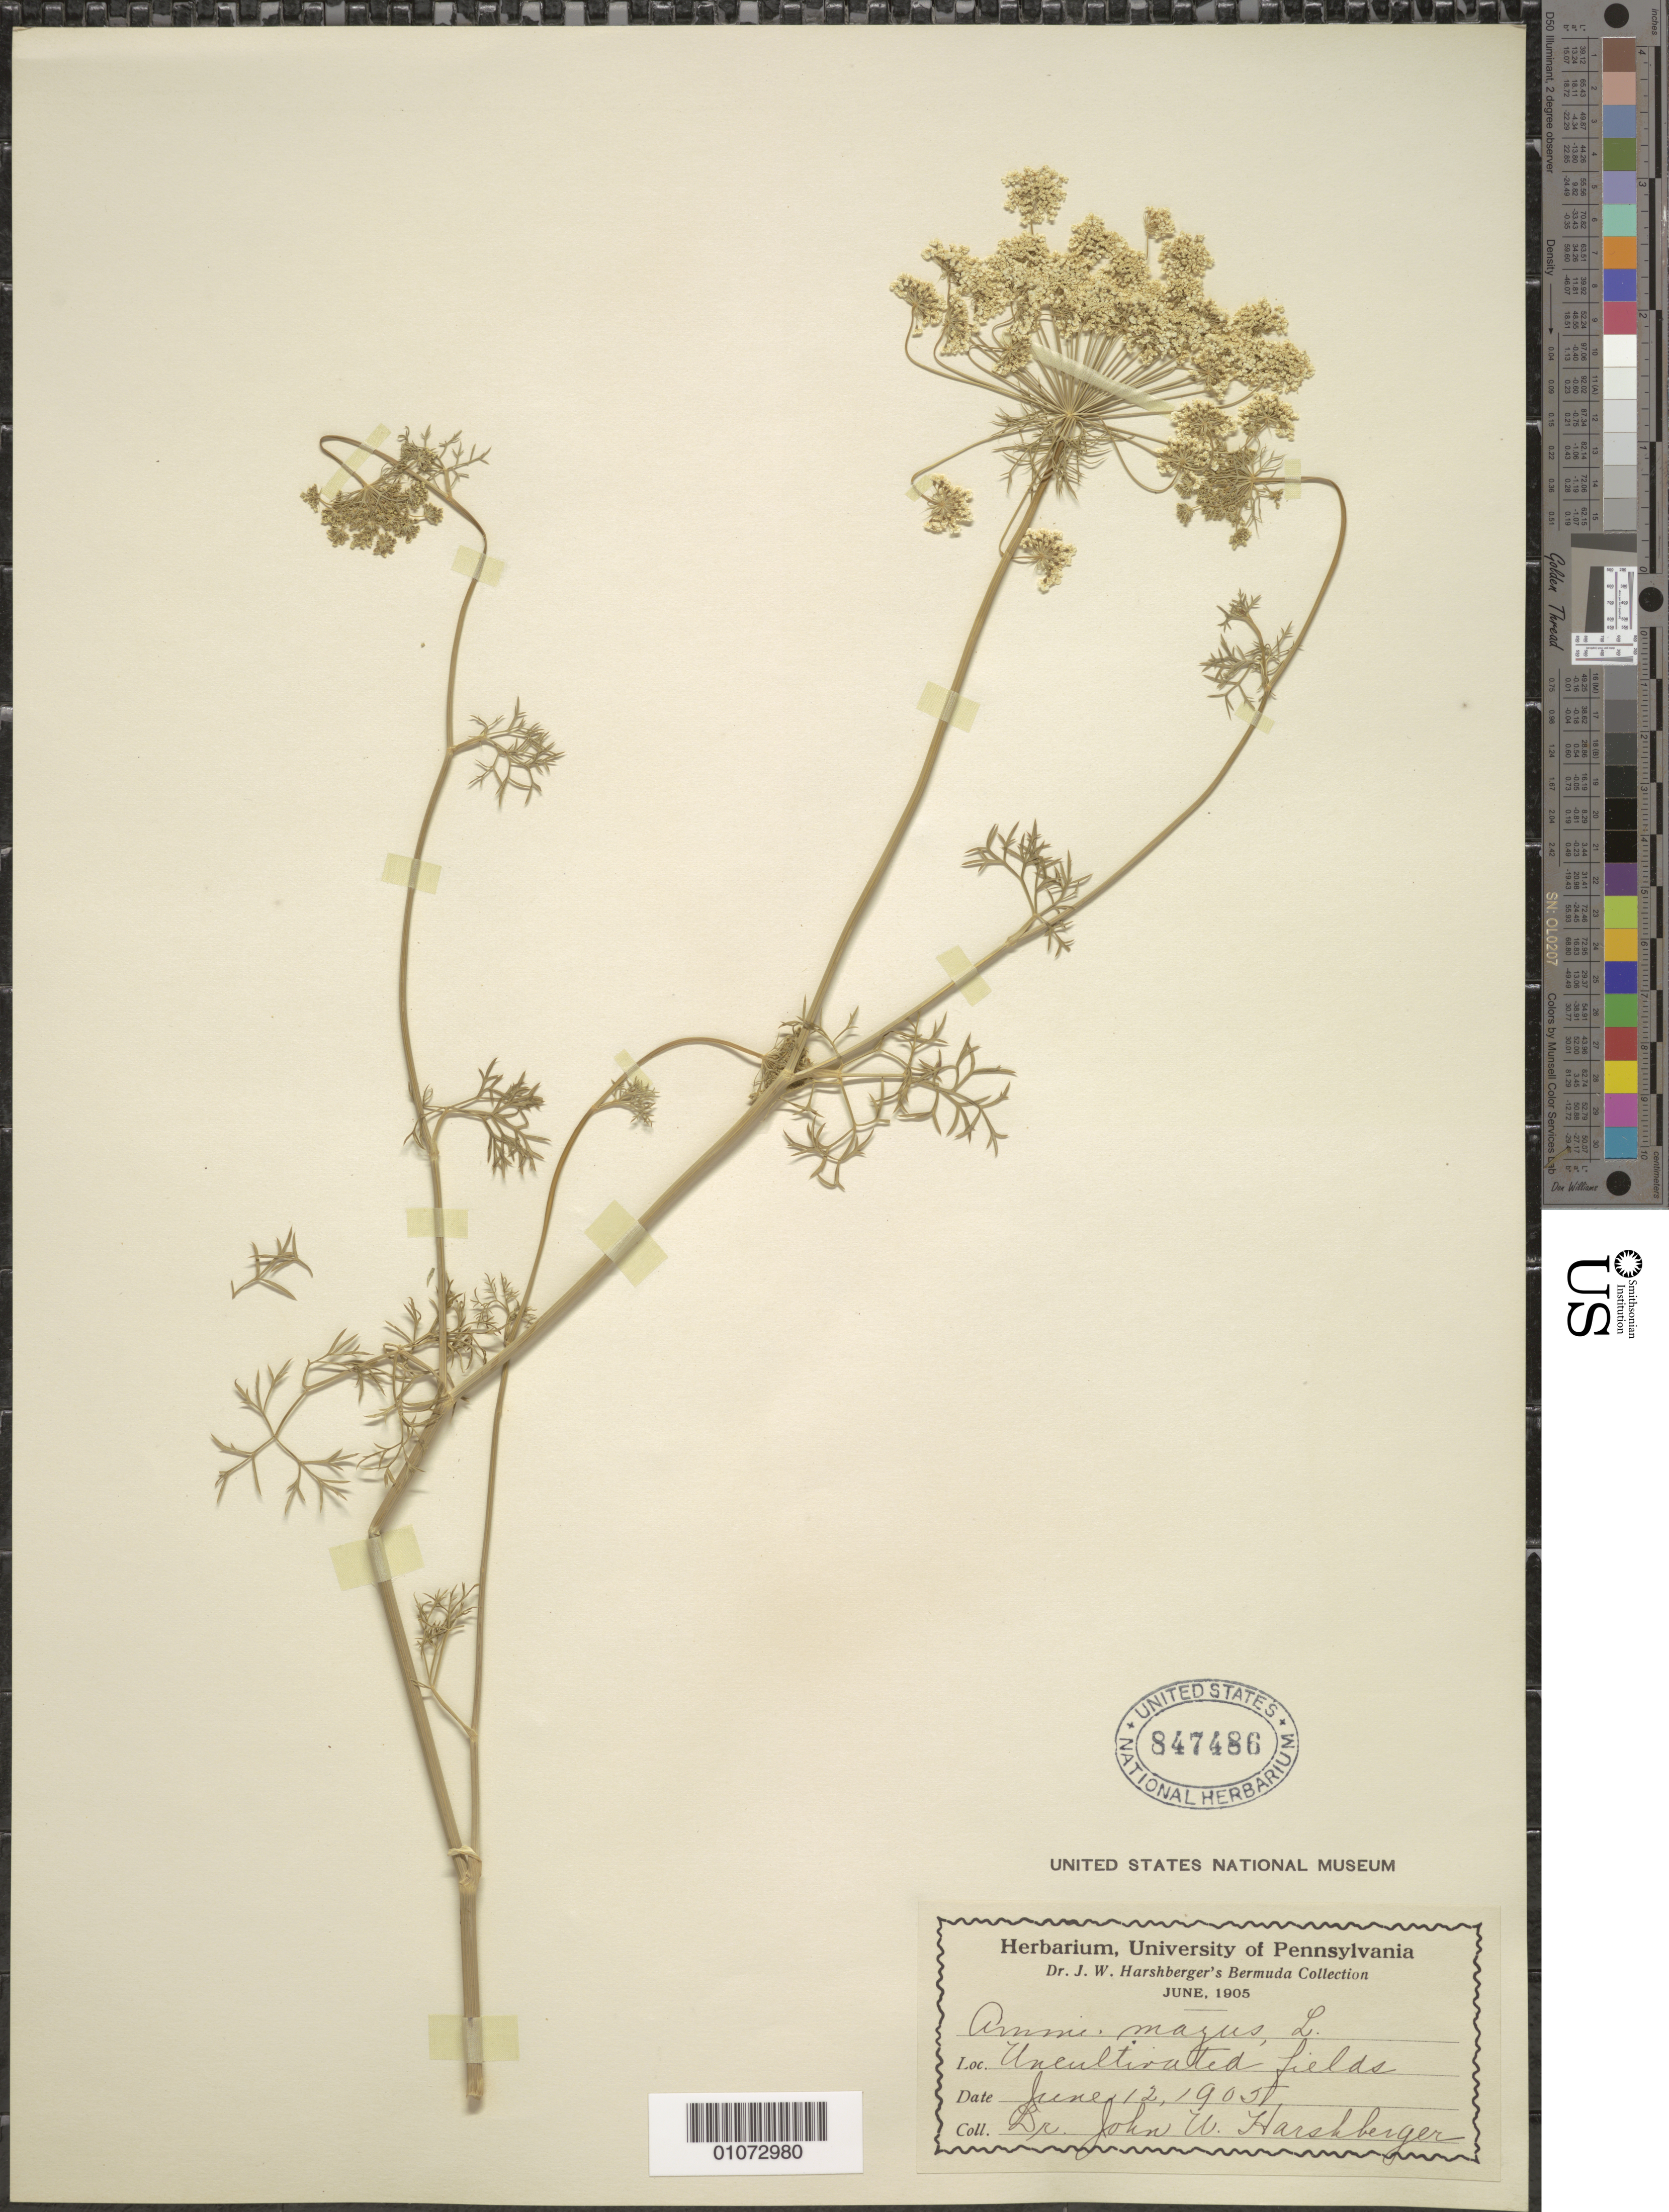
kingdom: Plantae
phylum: Tracheophyta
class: Magnoliopsida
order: Apiales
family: Apiaceae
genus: Ammi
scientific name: Ammi majus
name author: L.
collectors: J. A. Harshberger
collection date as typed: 12 Jun 1905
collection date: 1905-06-12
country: Bermuda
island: Bermuda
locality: Uncultivated fields.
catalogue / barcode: US 847486